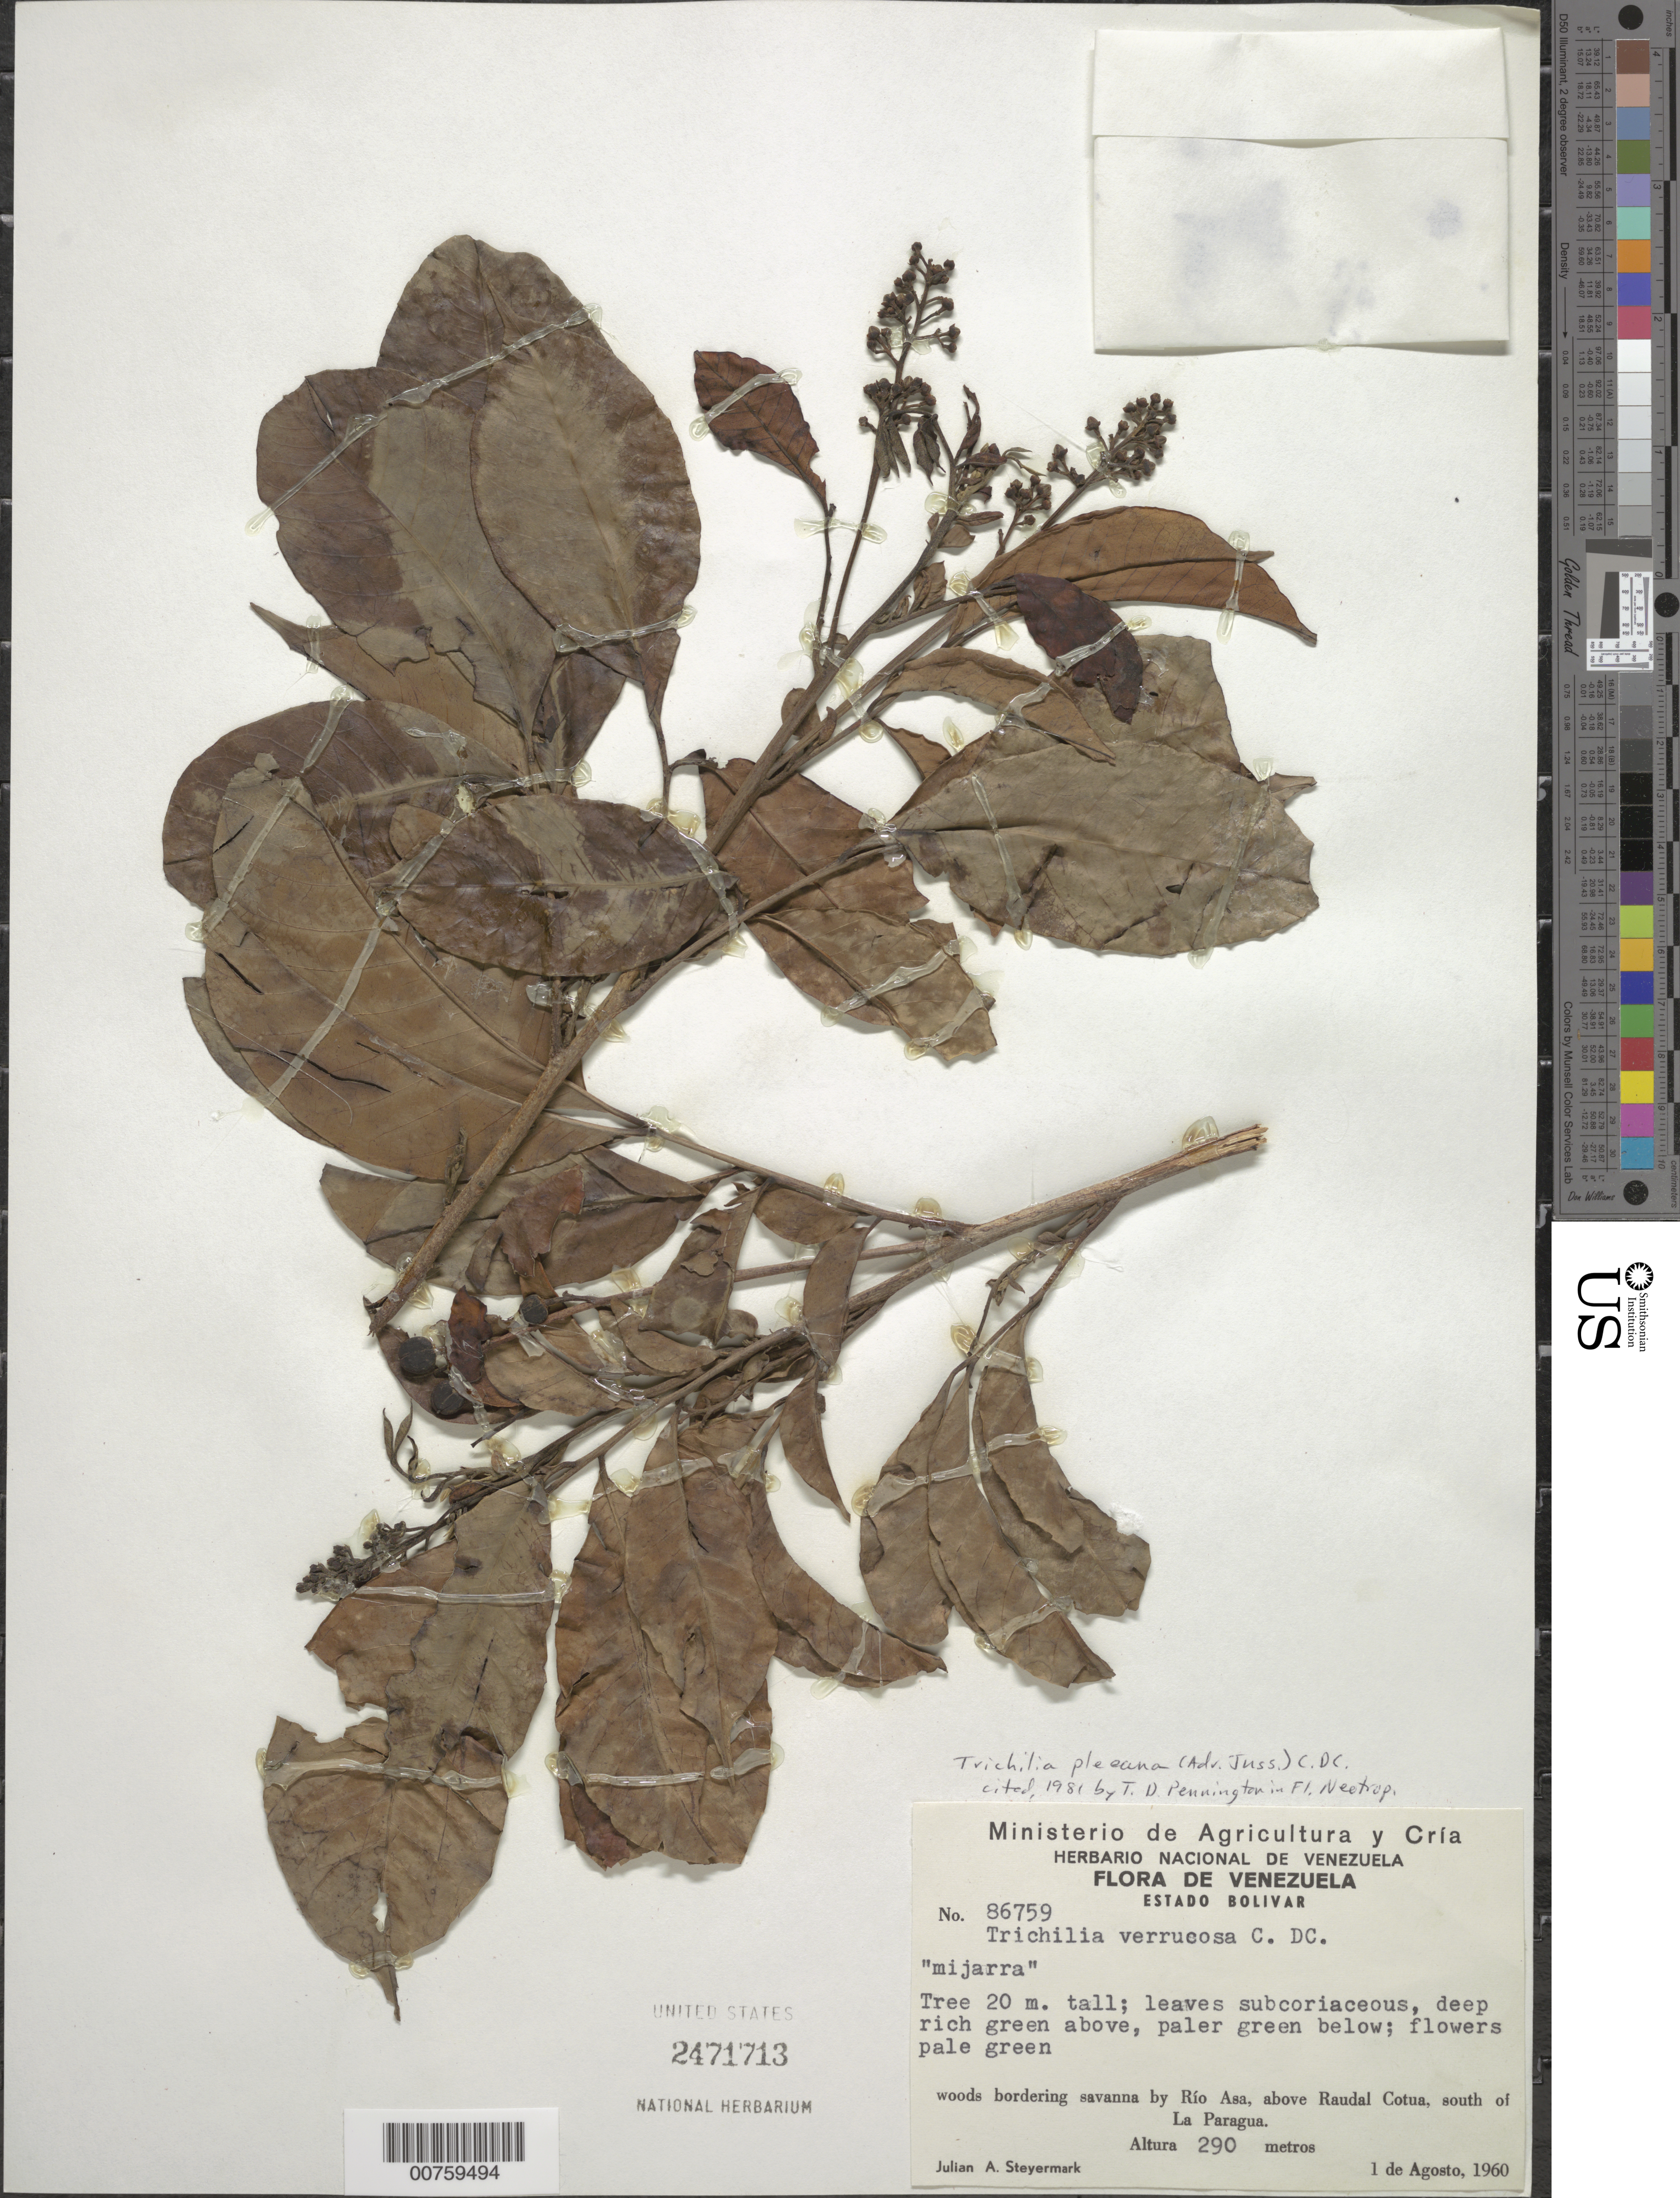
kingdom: Plantae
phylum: Tracheophyta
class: Magnoliopsida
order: Sapindales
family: Meliaceae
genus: Trichilia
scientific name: Trichilia pleeana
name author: (A. Juss.) C. DC.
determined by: Pennington, T. D., (K)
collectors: J. Steyermark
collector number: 86759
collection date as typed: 1-Aug-60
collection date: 1960-08-01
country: Venezuela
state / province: Bolívar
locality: Río Asa, above Raudal Cotua, S of La Paragua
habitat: Woods bordering savanna by rio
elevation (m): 290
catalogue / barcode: US 2471713